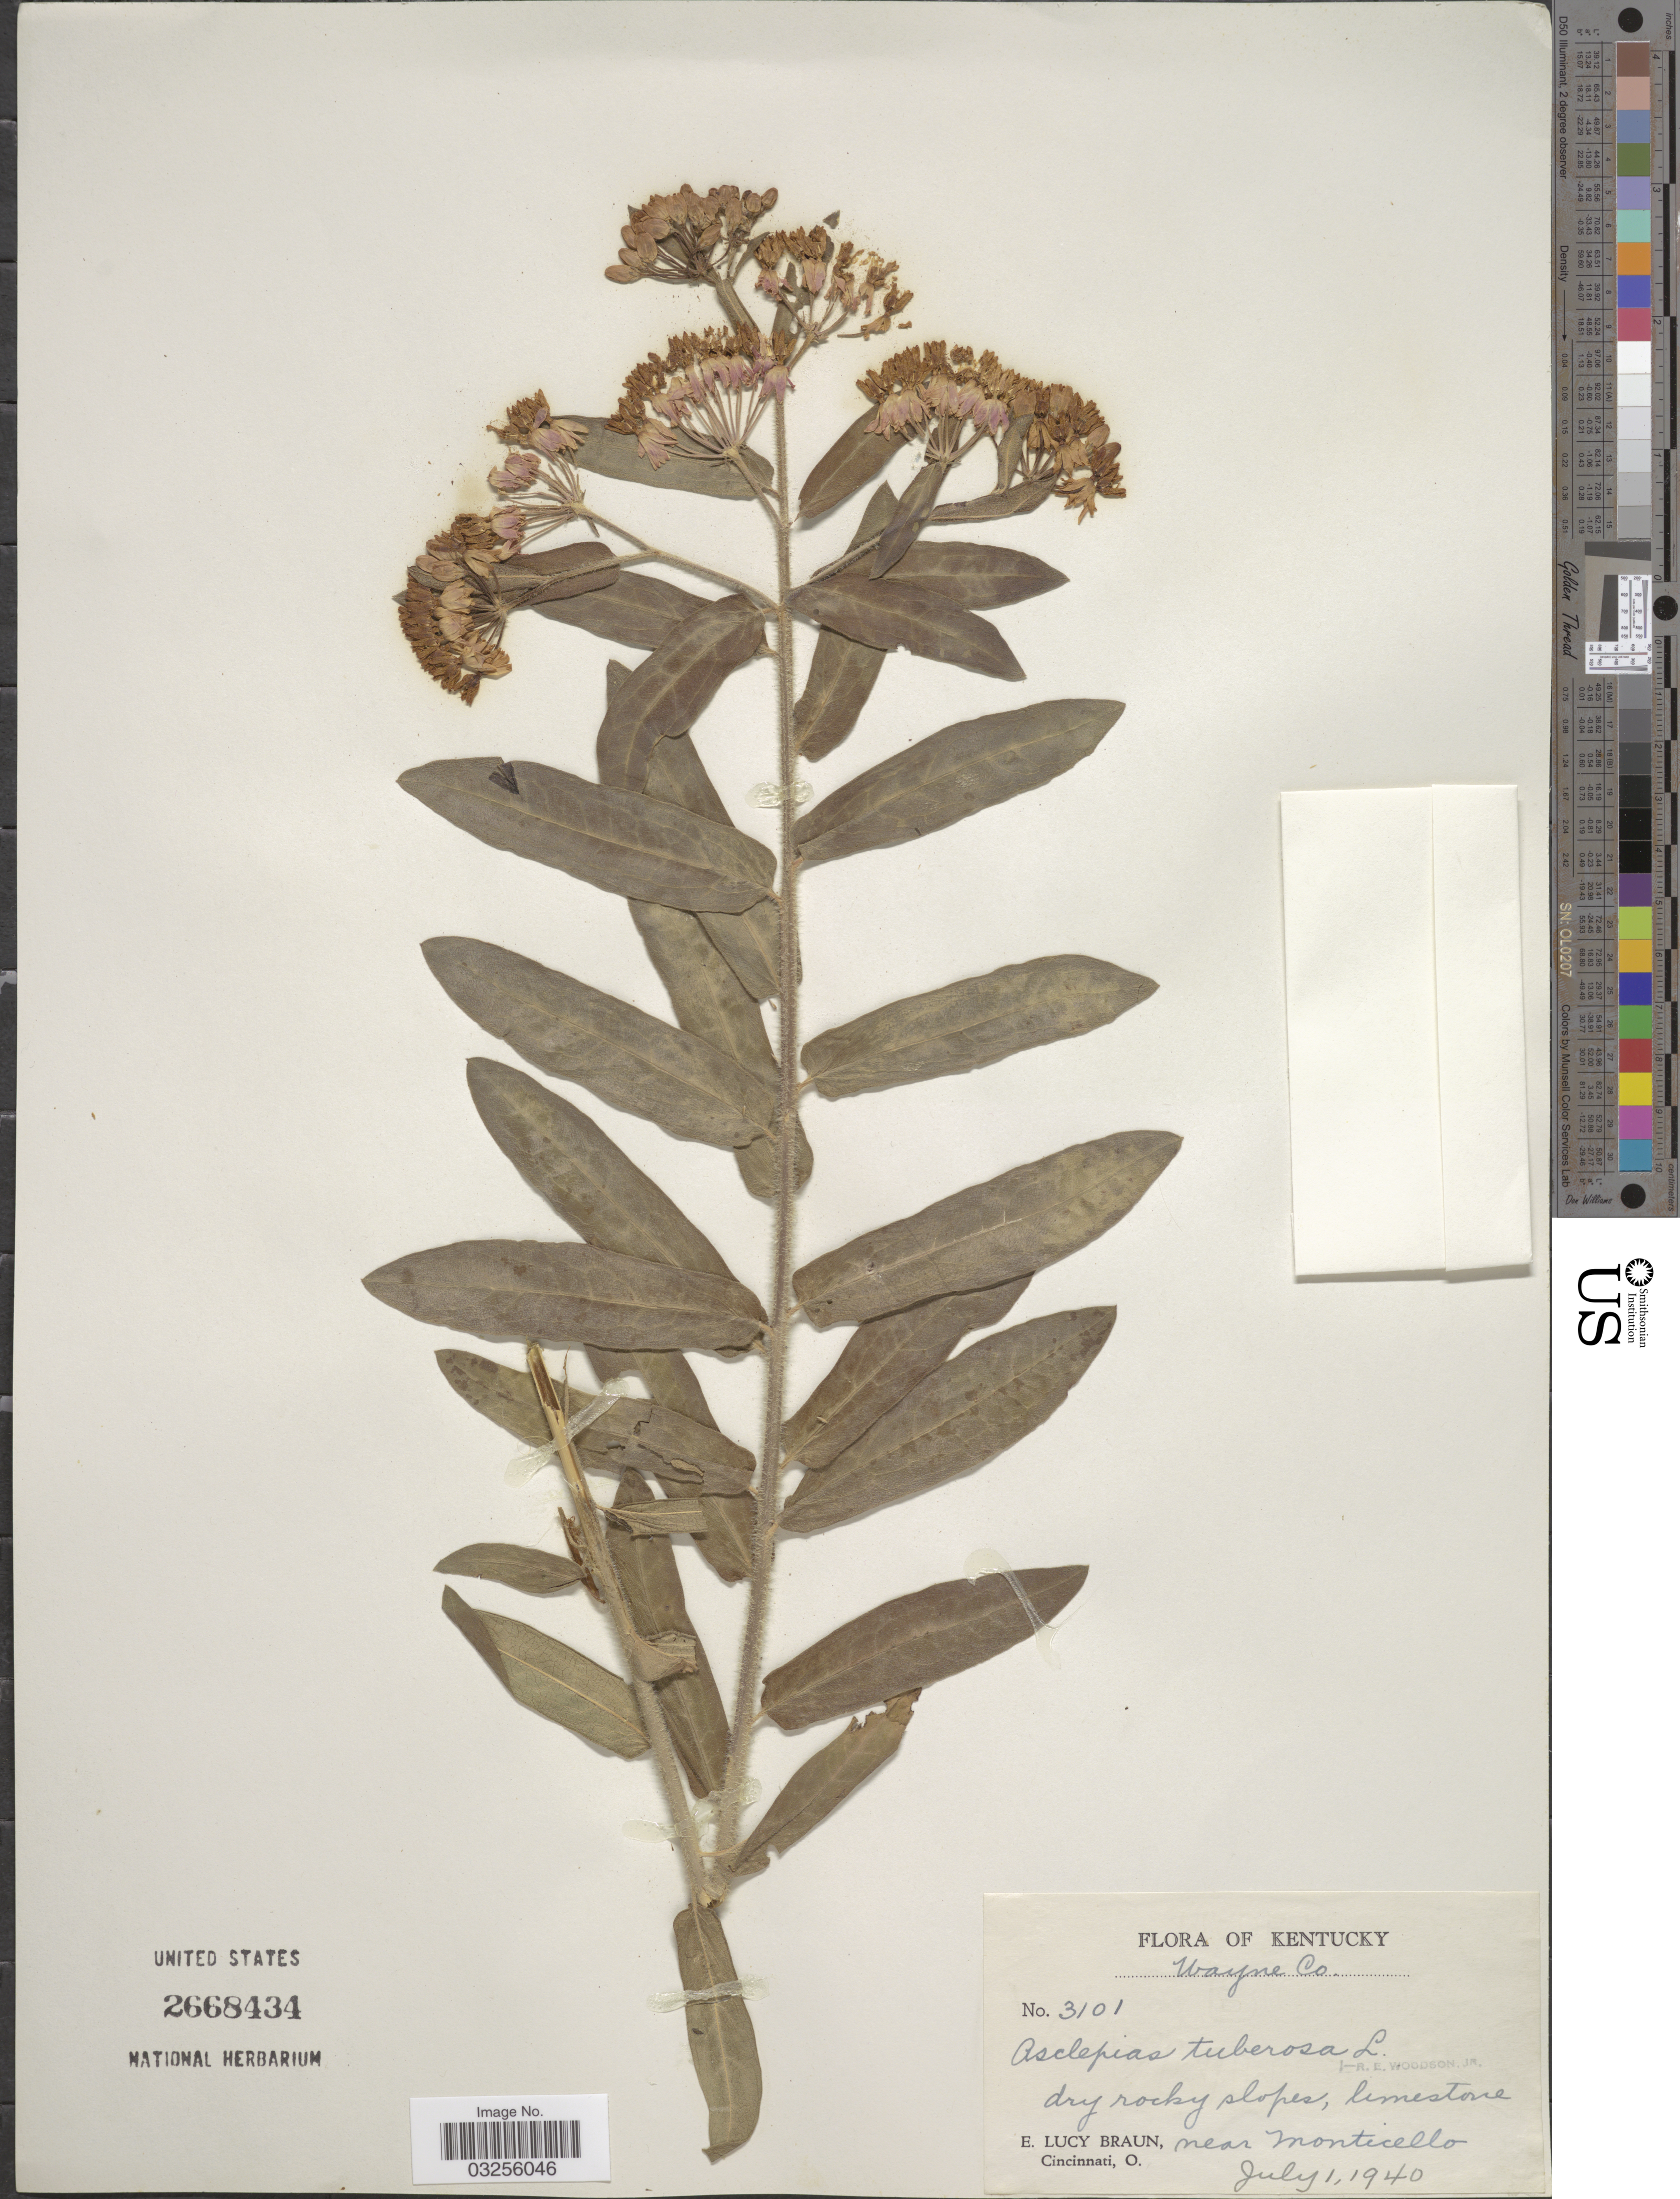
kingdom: Plantae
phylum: Tracheophyta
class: Magnoliopsida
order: Gentianales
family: Apocynaceae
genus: Asclepias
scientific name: Asclepias tuberosa subsp. tuberosa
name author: L.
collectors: E. Braun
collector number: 3101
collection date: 1940-07-01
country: United States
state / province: Kentucky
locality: Wayne Co. Near Monticello.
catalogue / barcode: US 2668434